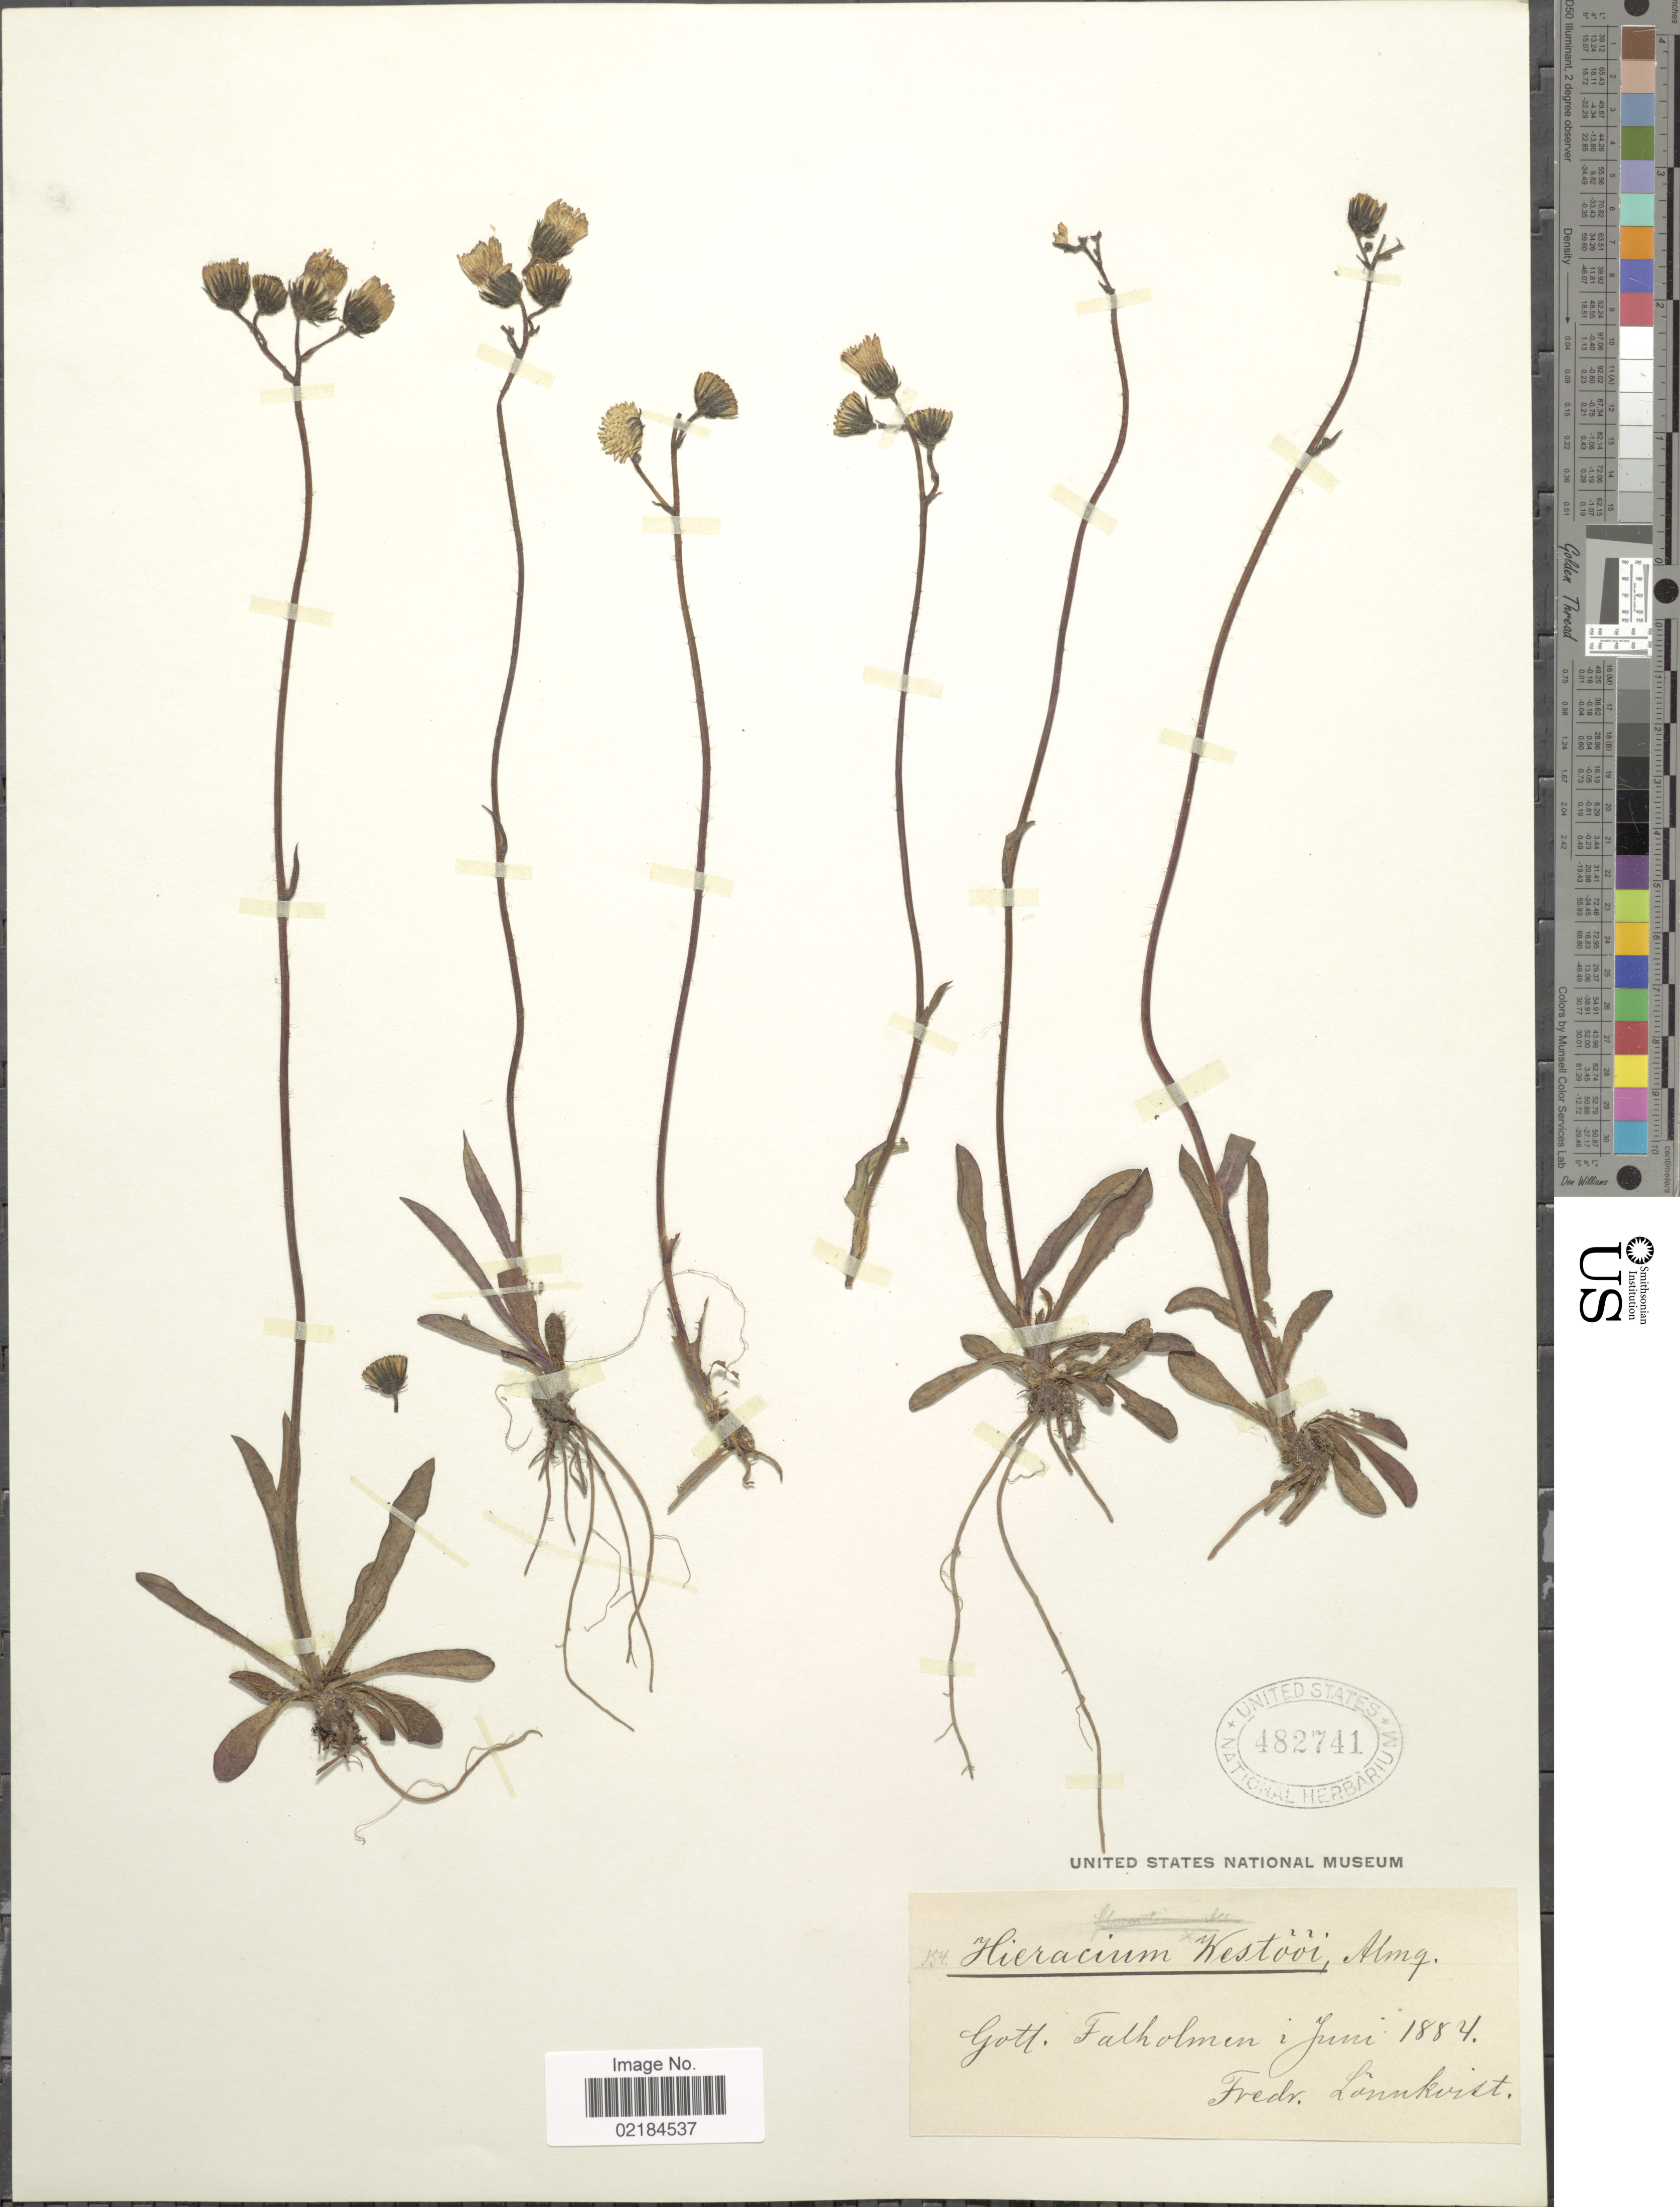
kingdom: Plantae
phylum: Tracheophyta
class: Magnoliopsida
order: Asterales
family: Asteraceae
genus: Hieracium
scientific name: Hieracium westooi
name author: Almquist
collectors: F. Lönnkoist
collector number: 154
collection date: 1884-06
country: Sweden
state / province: Gotland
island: Gotland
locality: Gotl., Falkholmen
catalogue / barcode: US 482741